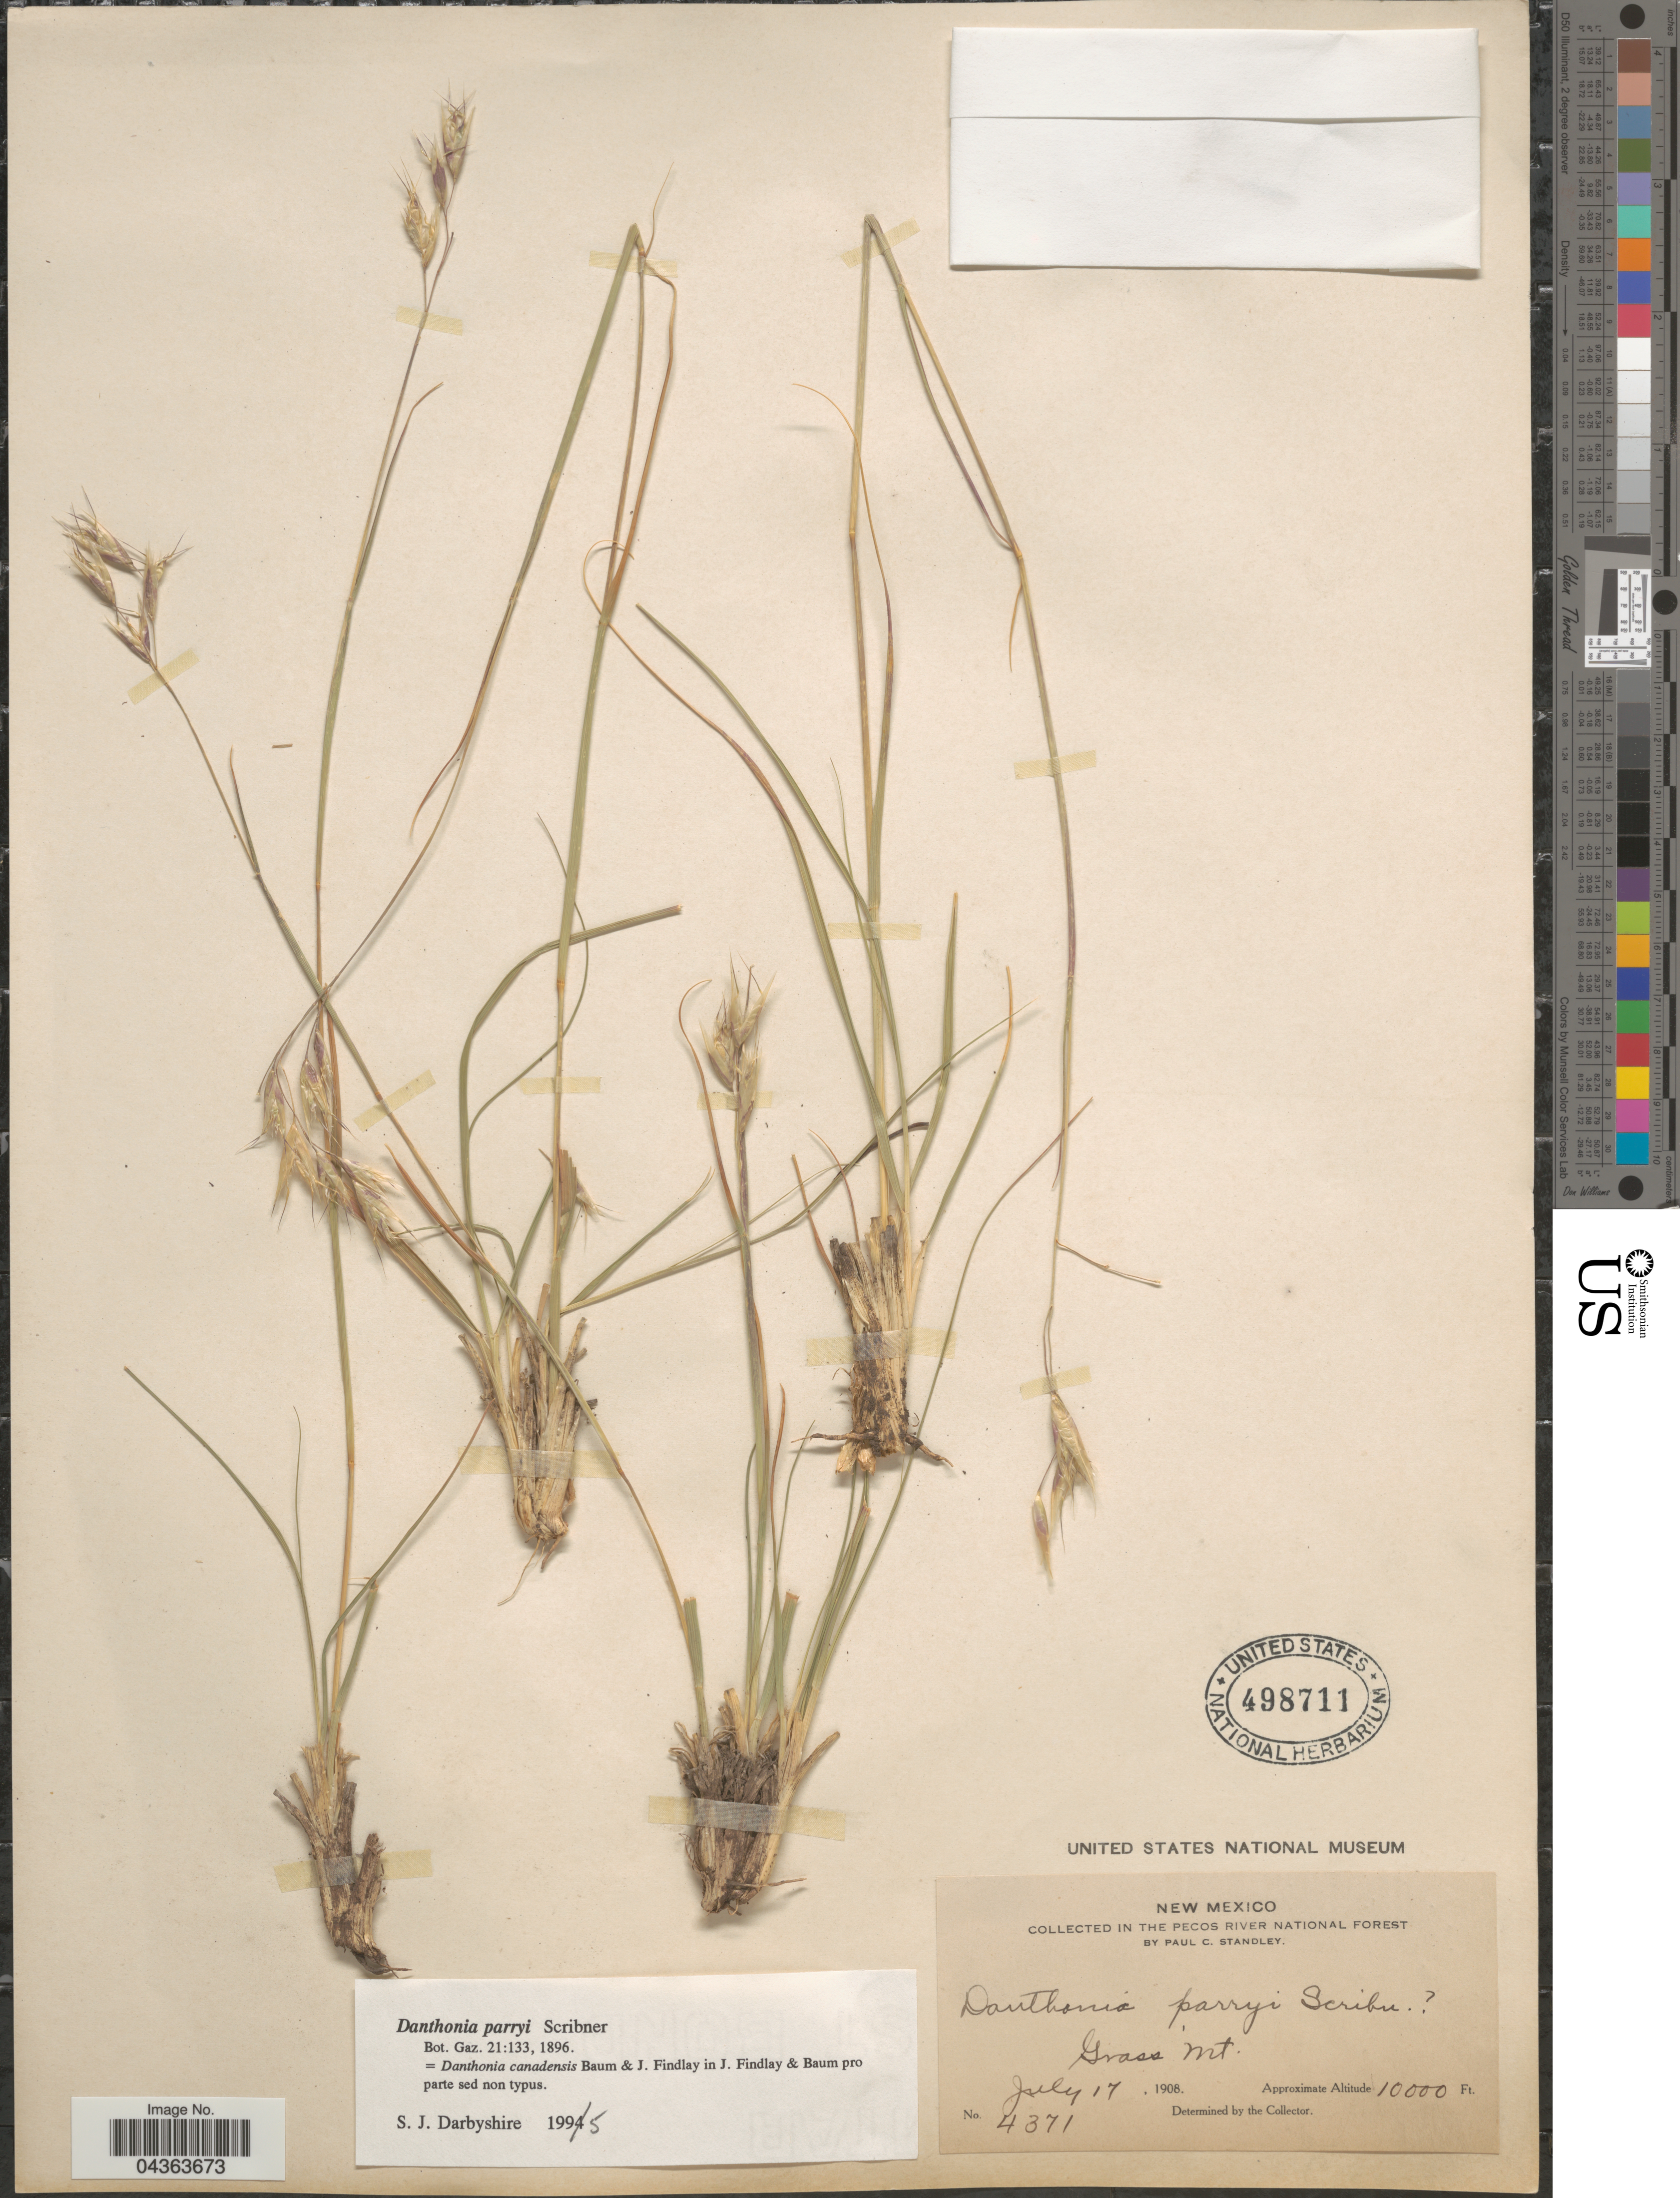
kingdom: Plantae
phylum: Tracheophyta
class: Liliopsida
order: Poales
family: Poaceae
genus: Danthonia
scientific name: Danthonia parryi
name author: Scribn.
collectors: P. C. Standley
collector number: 4371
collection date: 1908-07-17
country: United States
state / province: New Mexico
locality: In the Pecos River National Forest. Grass Mt.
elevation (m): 3048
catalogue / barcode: US 498711